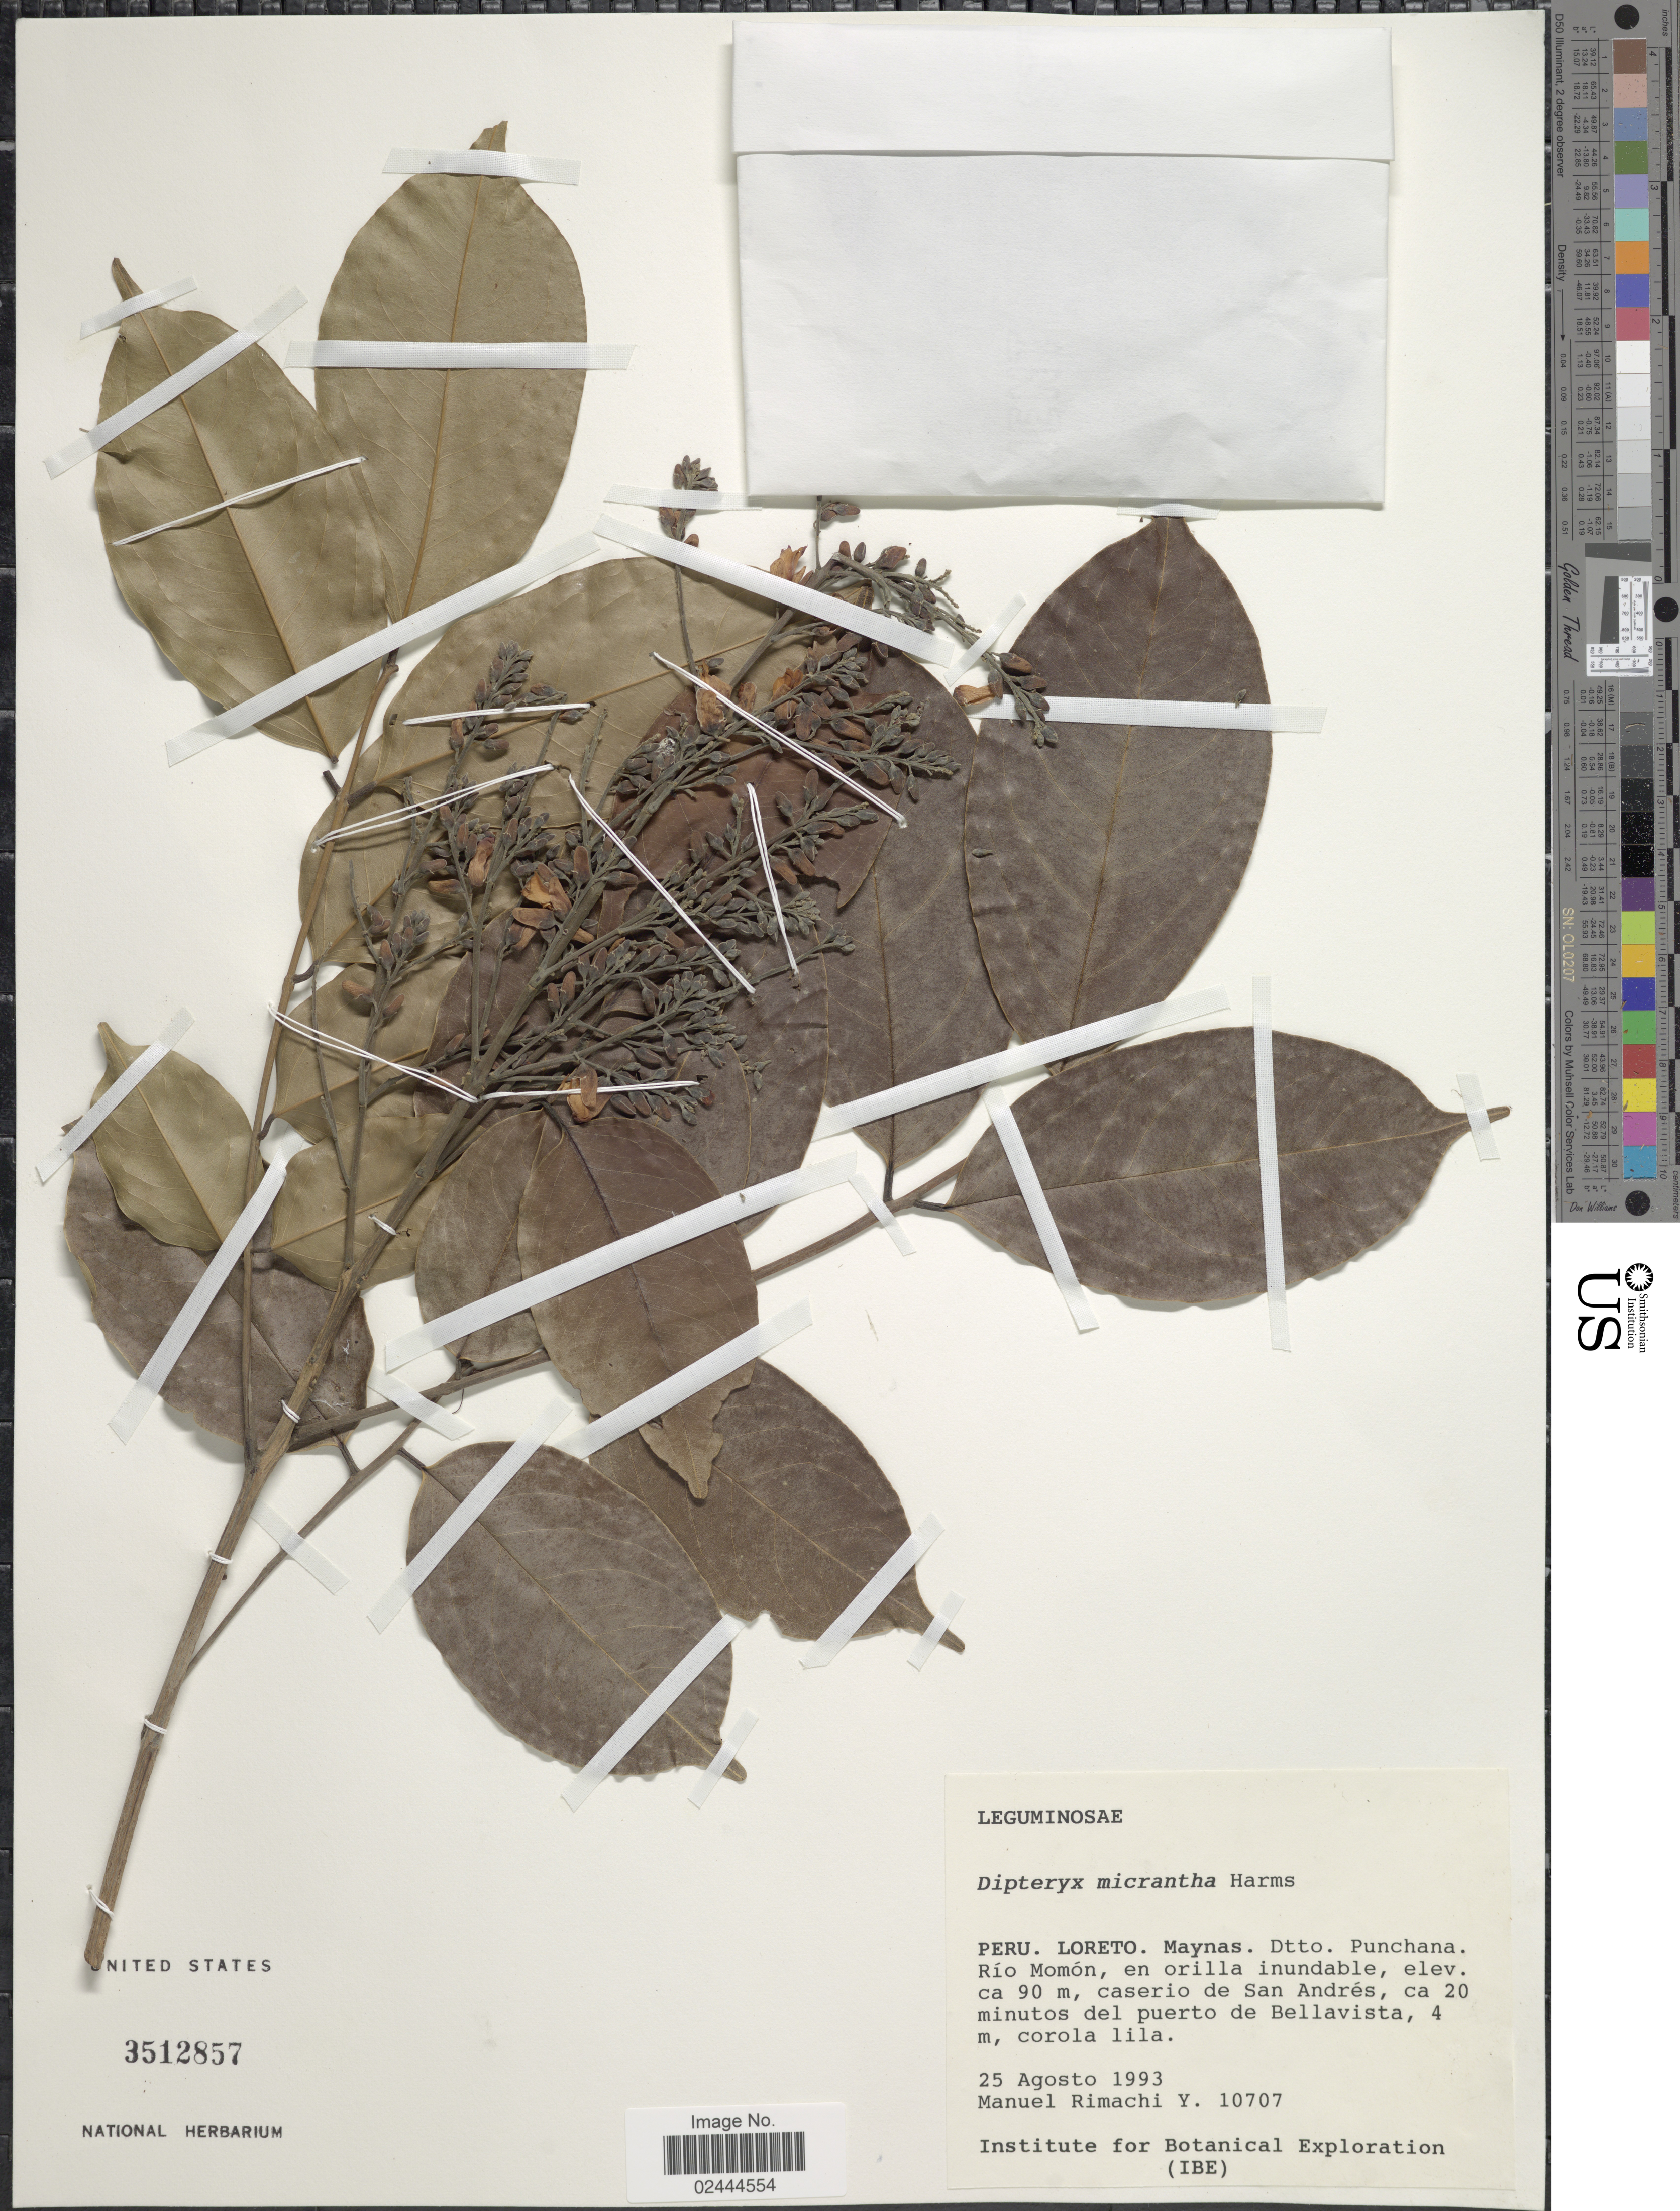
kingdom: Plantae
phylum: Tracheophyta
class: Magnoliopsida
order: Fabales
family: Fabaceae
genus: Dipteryx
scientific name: Dipteryx micrantha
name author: Harms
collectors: M. Rimachi Y.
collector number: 10707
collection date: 1993-08-25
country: Peru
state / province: Loreto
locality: Maynas. Dtto. Punchana. Río Momón, en orilla inundable, caserio de San Andrés, ca 20 minutos del puerto de Bellavista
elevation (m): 90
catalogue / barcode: US 3512857